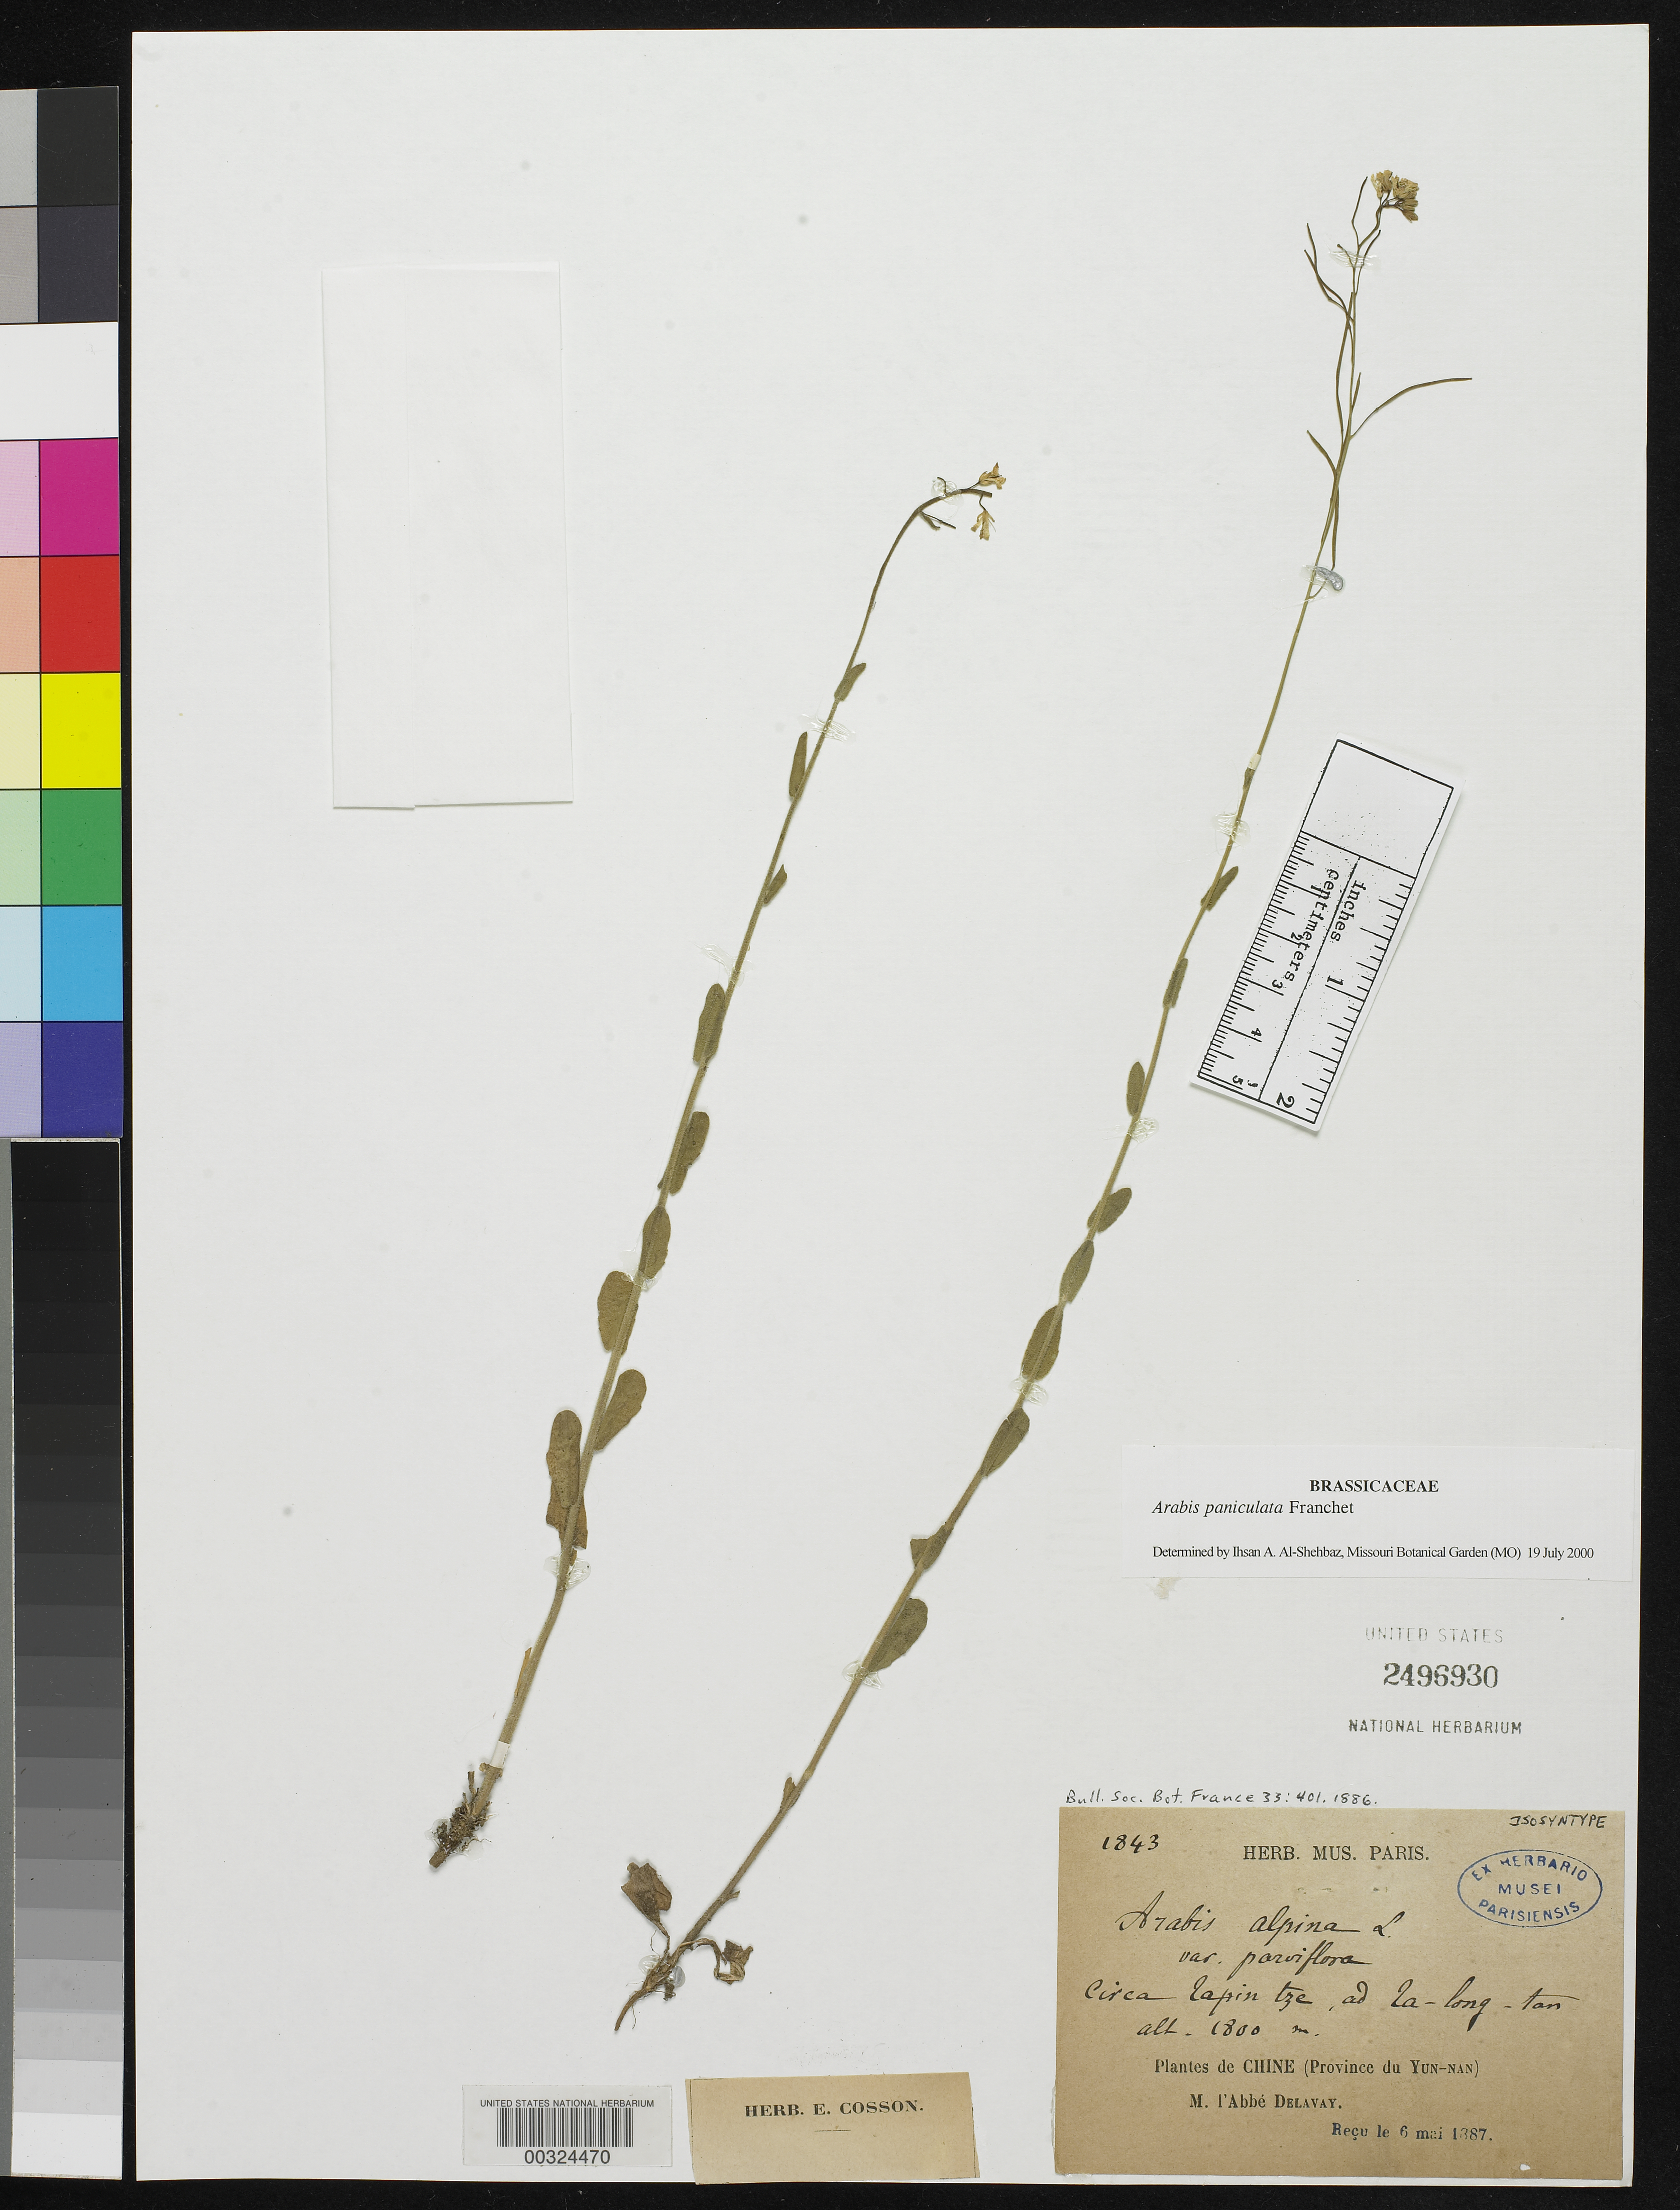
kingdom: Plantae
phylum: Tracheophyta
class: Magnoliopsida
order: Brassicales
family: Brassicaceae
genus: Arabis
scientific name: Arabis alpina var. parviflora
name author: Franch.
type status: Isosyntype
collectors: P. Delavay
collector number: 1843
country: China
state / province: Yunnan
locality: Circa Taprin Tze, ad Ta-long-tan.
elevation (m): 1800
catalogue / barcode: US 2496930